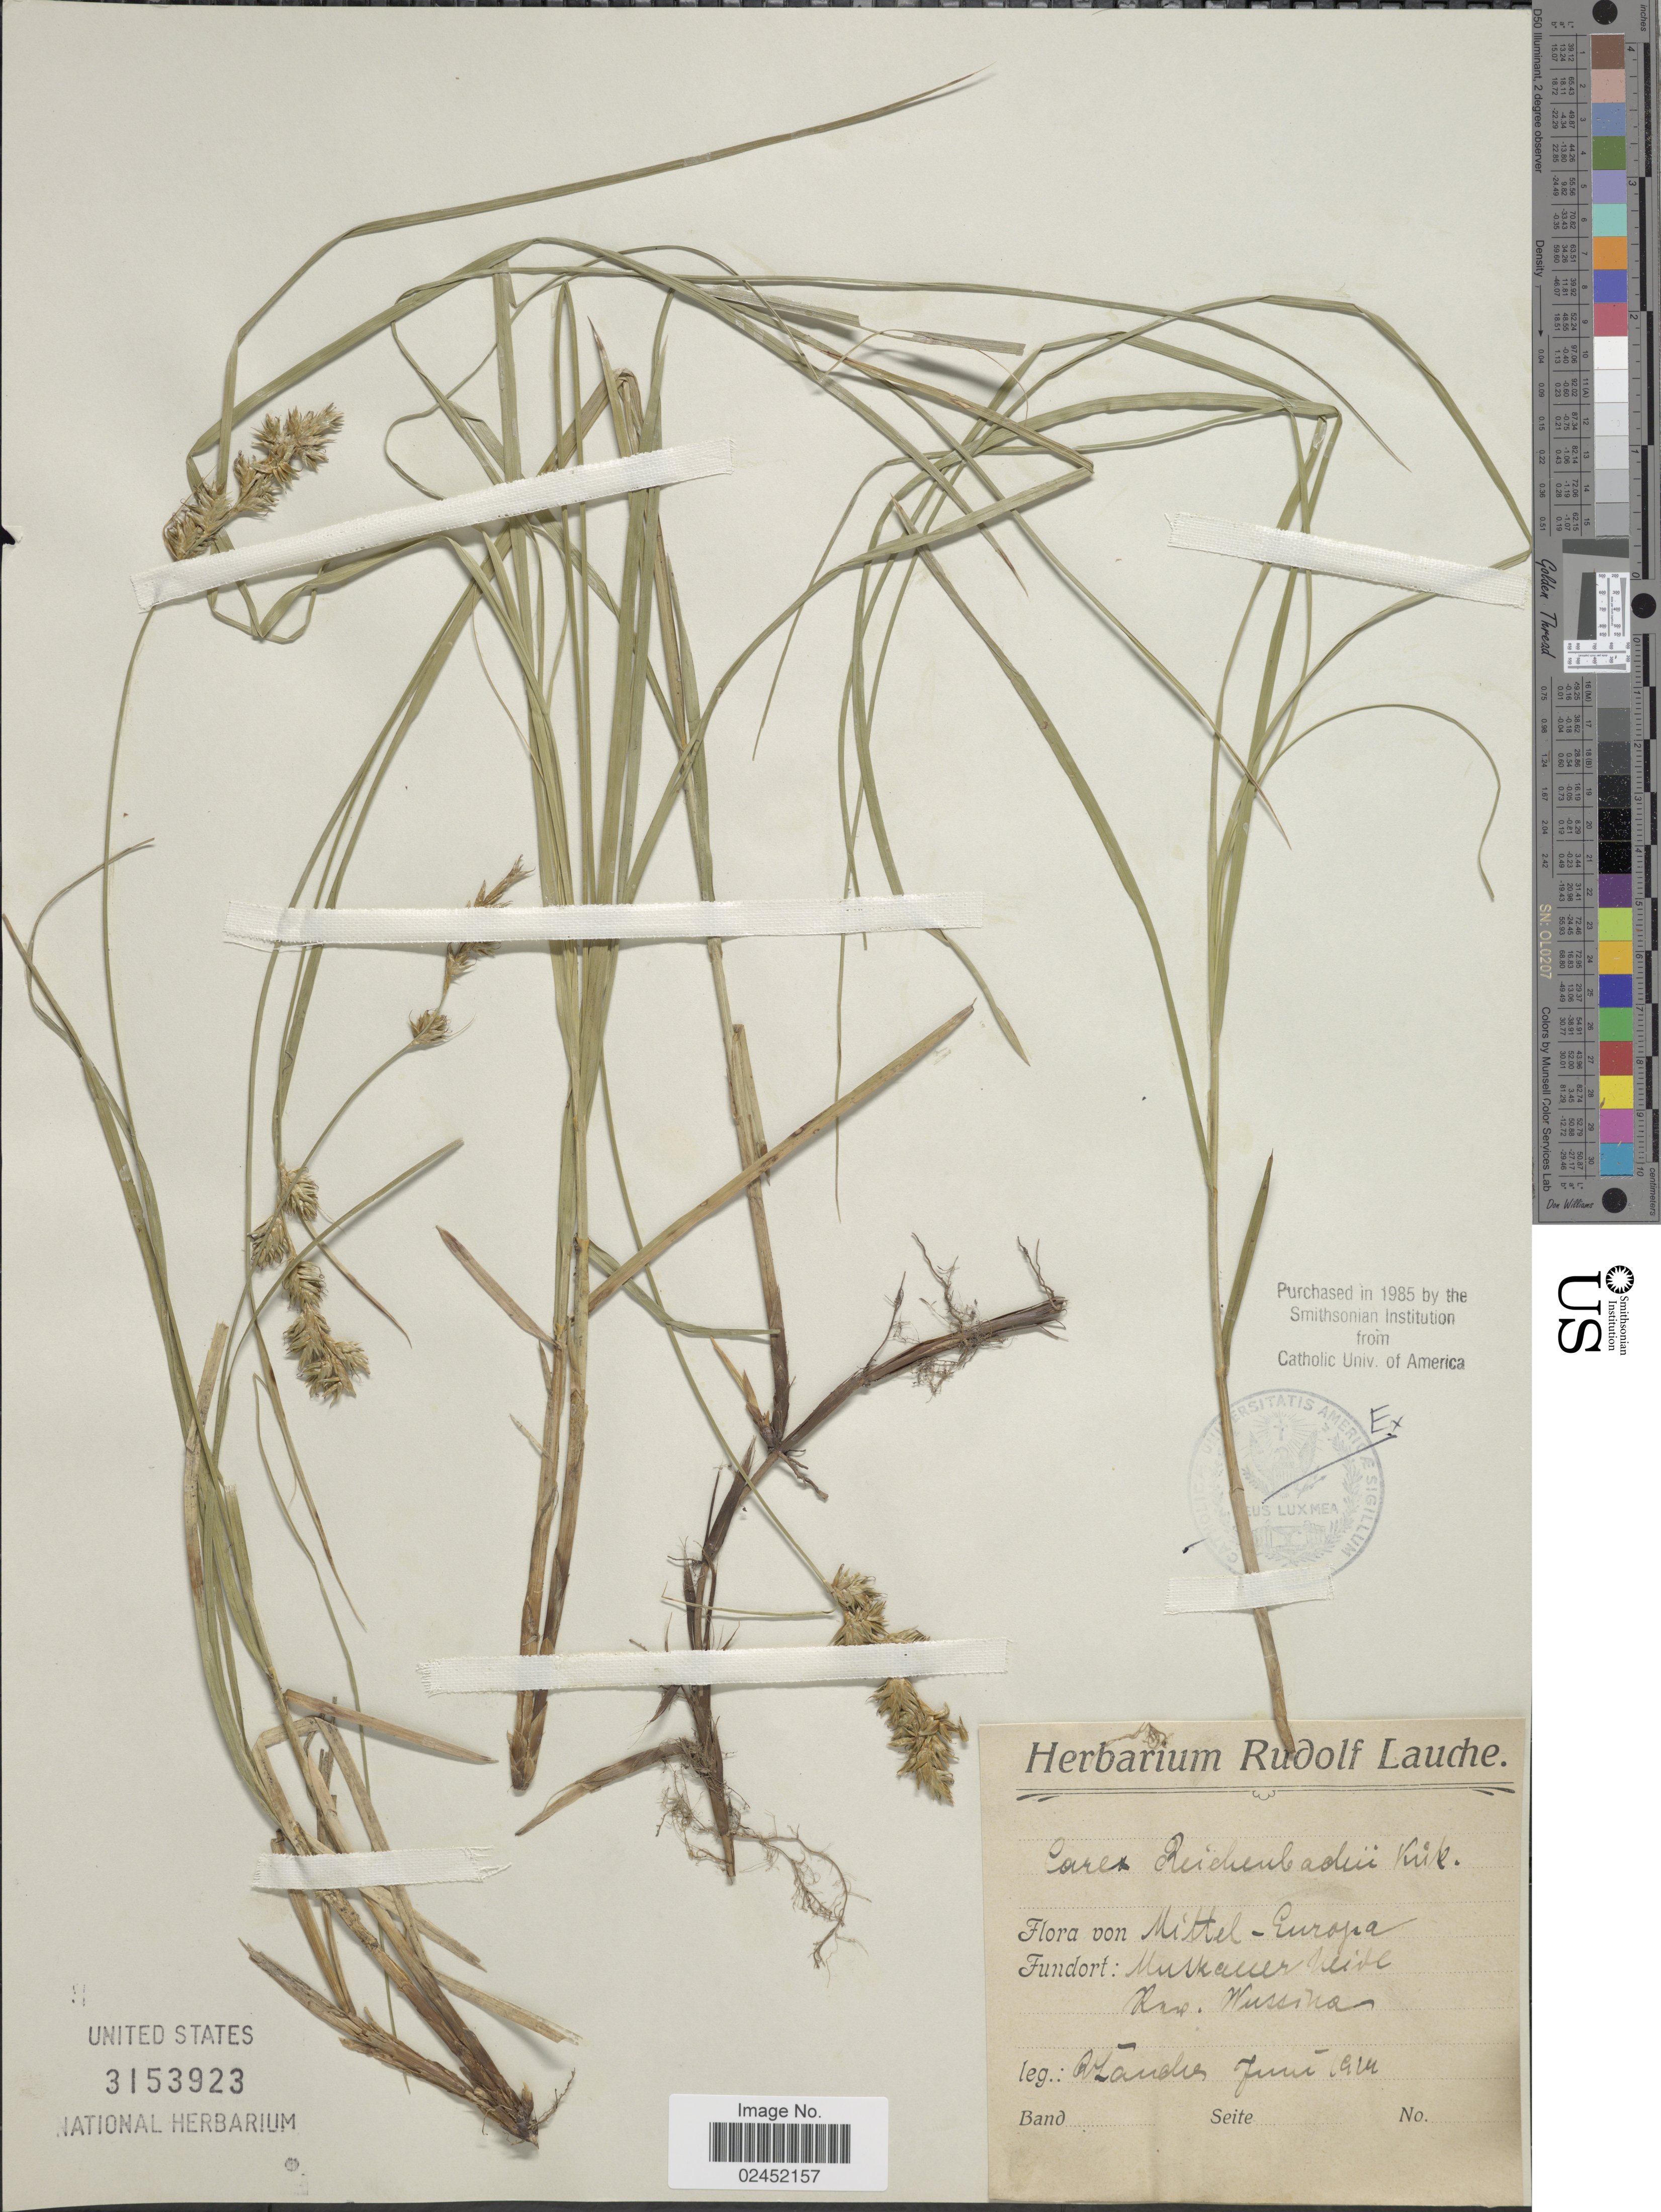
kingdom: Plantae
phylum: Tracheophyta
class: Liliopsida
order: Poales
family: Cyperaceae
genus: Carex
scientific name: Carex pseudobrizoides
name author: Clavaud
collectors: R. Lauche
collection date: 1914-06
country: Germany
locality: Mittel-Europa, Muskauer Heide, Rep. Wussina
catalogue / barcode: US 3153923